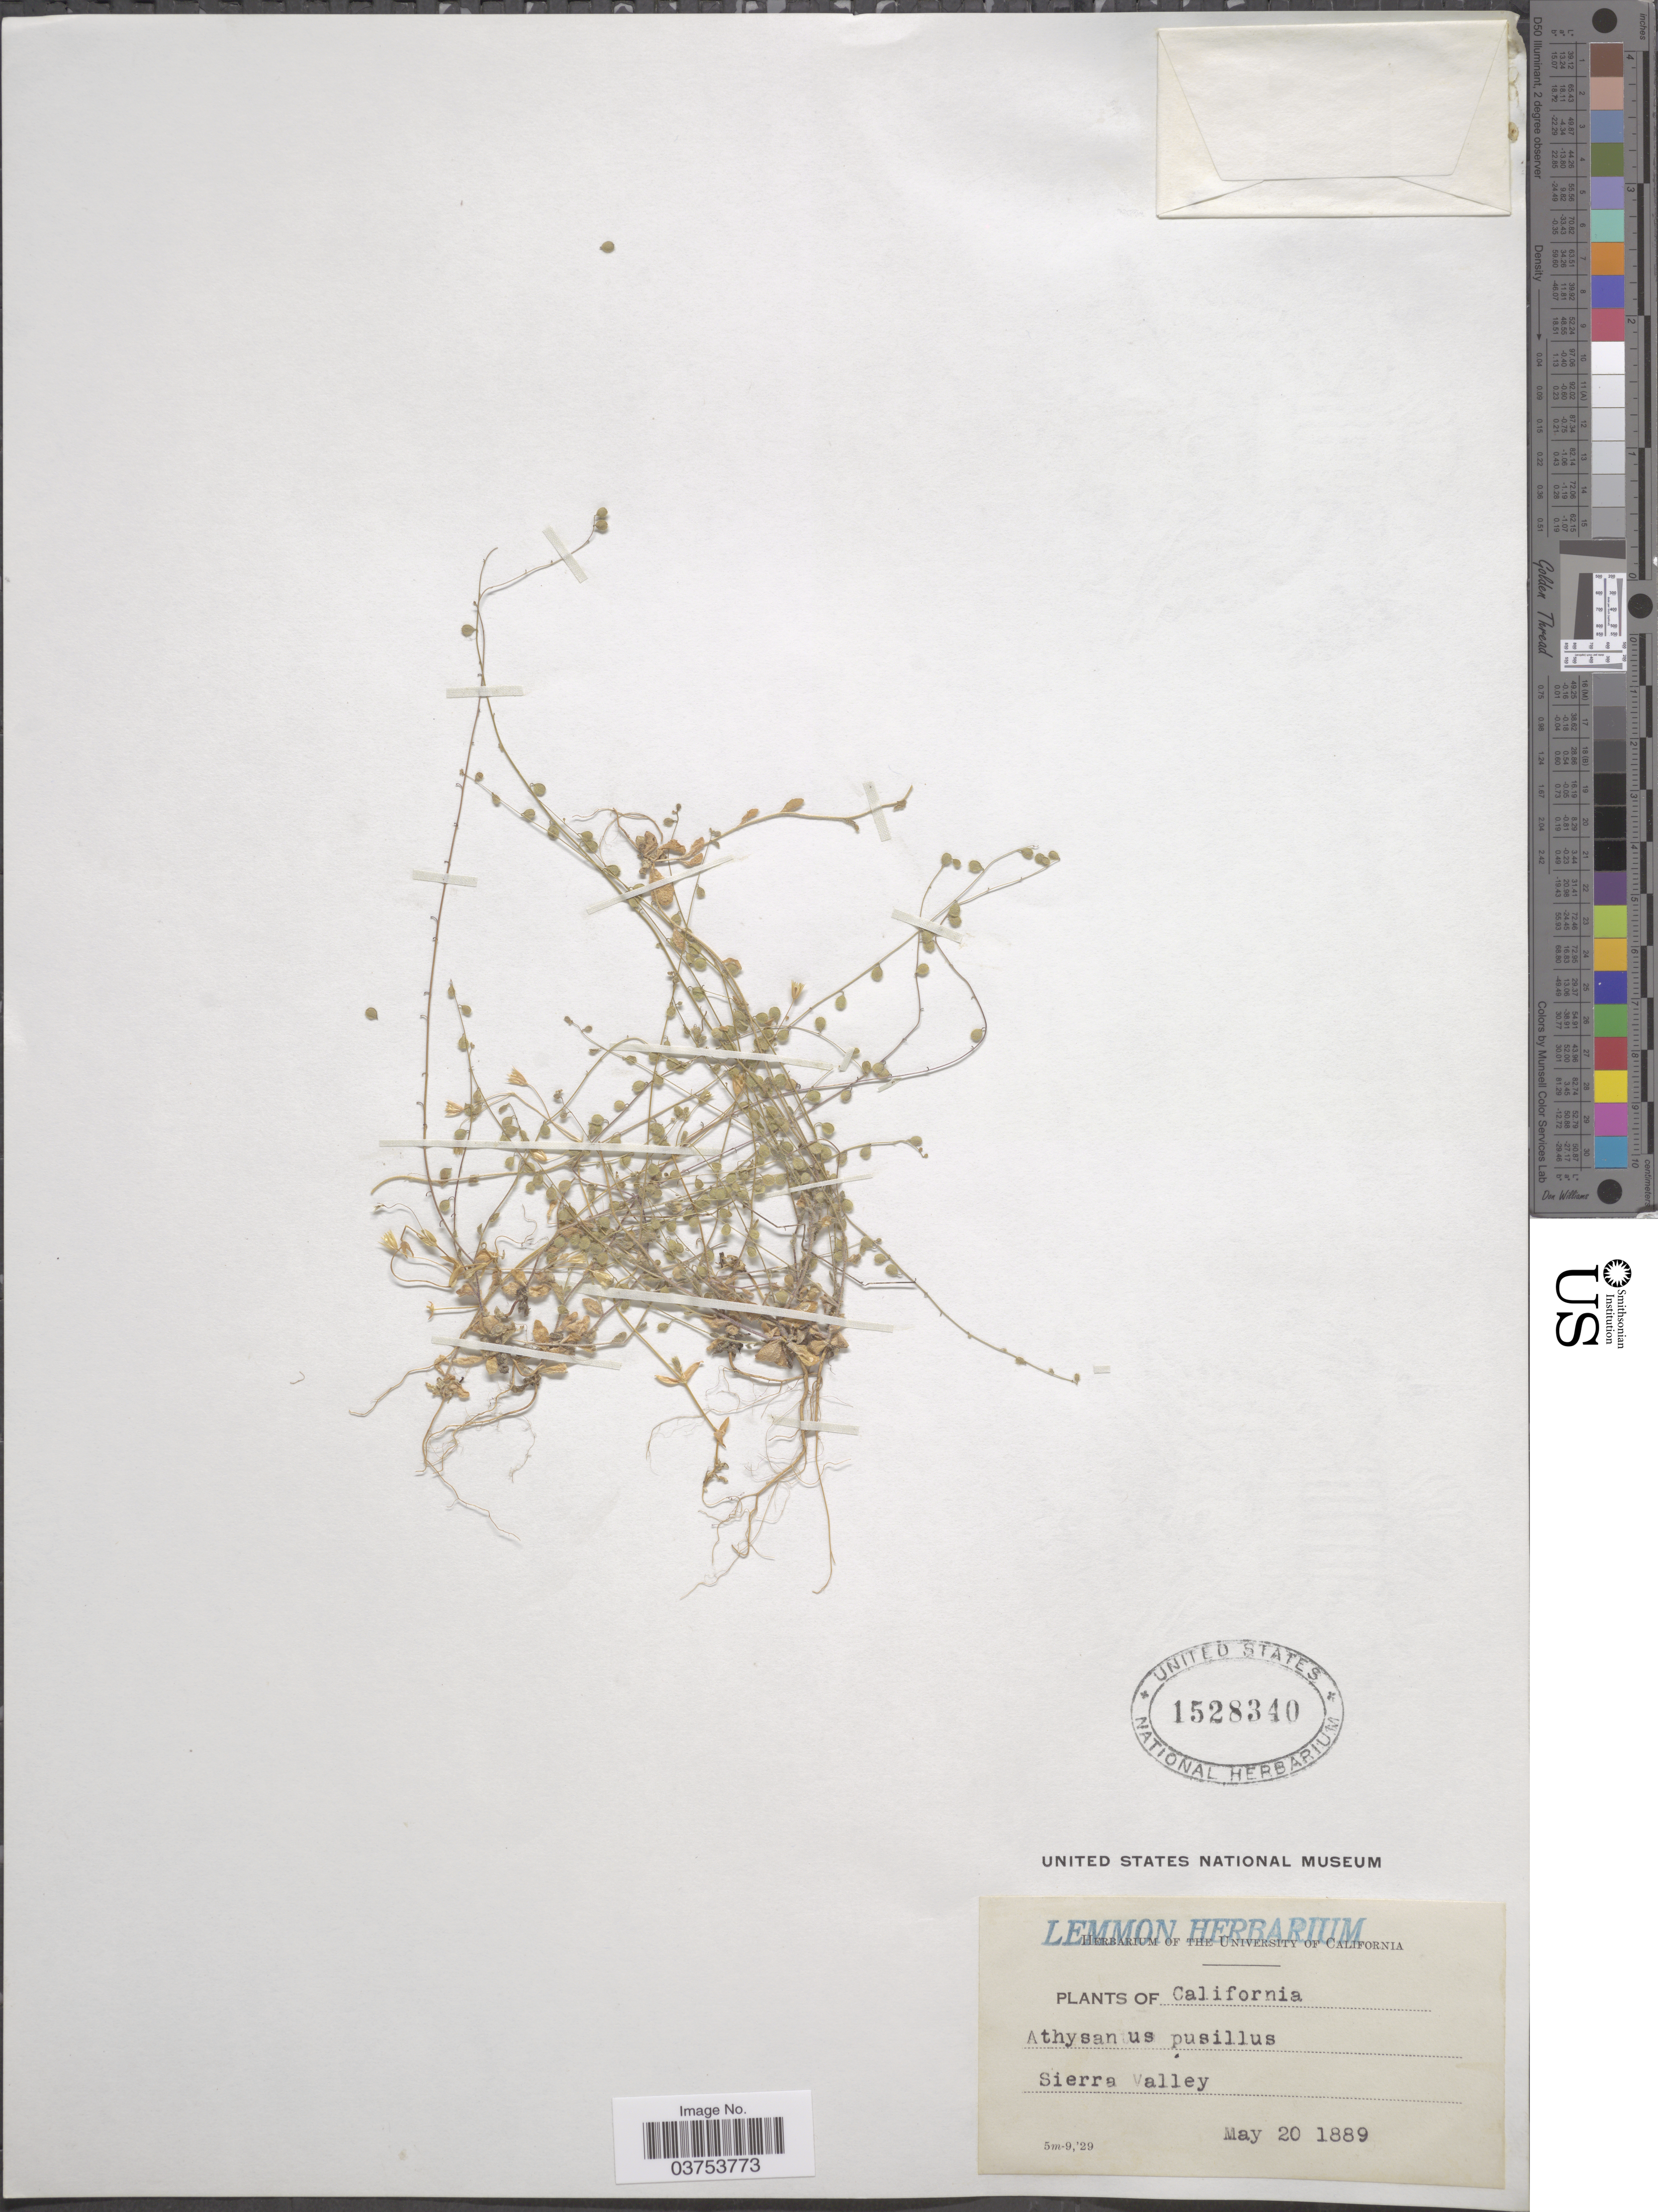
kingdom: Plantae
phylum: Tracheophyta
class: Magnoliopsida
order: Brassicales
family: Brassicaceae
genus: Athysanus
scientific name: Athysanus pusillus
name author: (Hook.) Greene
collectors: ex herb. Lemmon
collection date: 1889-05-20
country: United States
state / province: California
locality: Sierra Valley.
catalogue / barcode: US 1528340